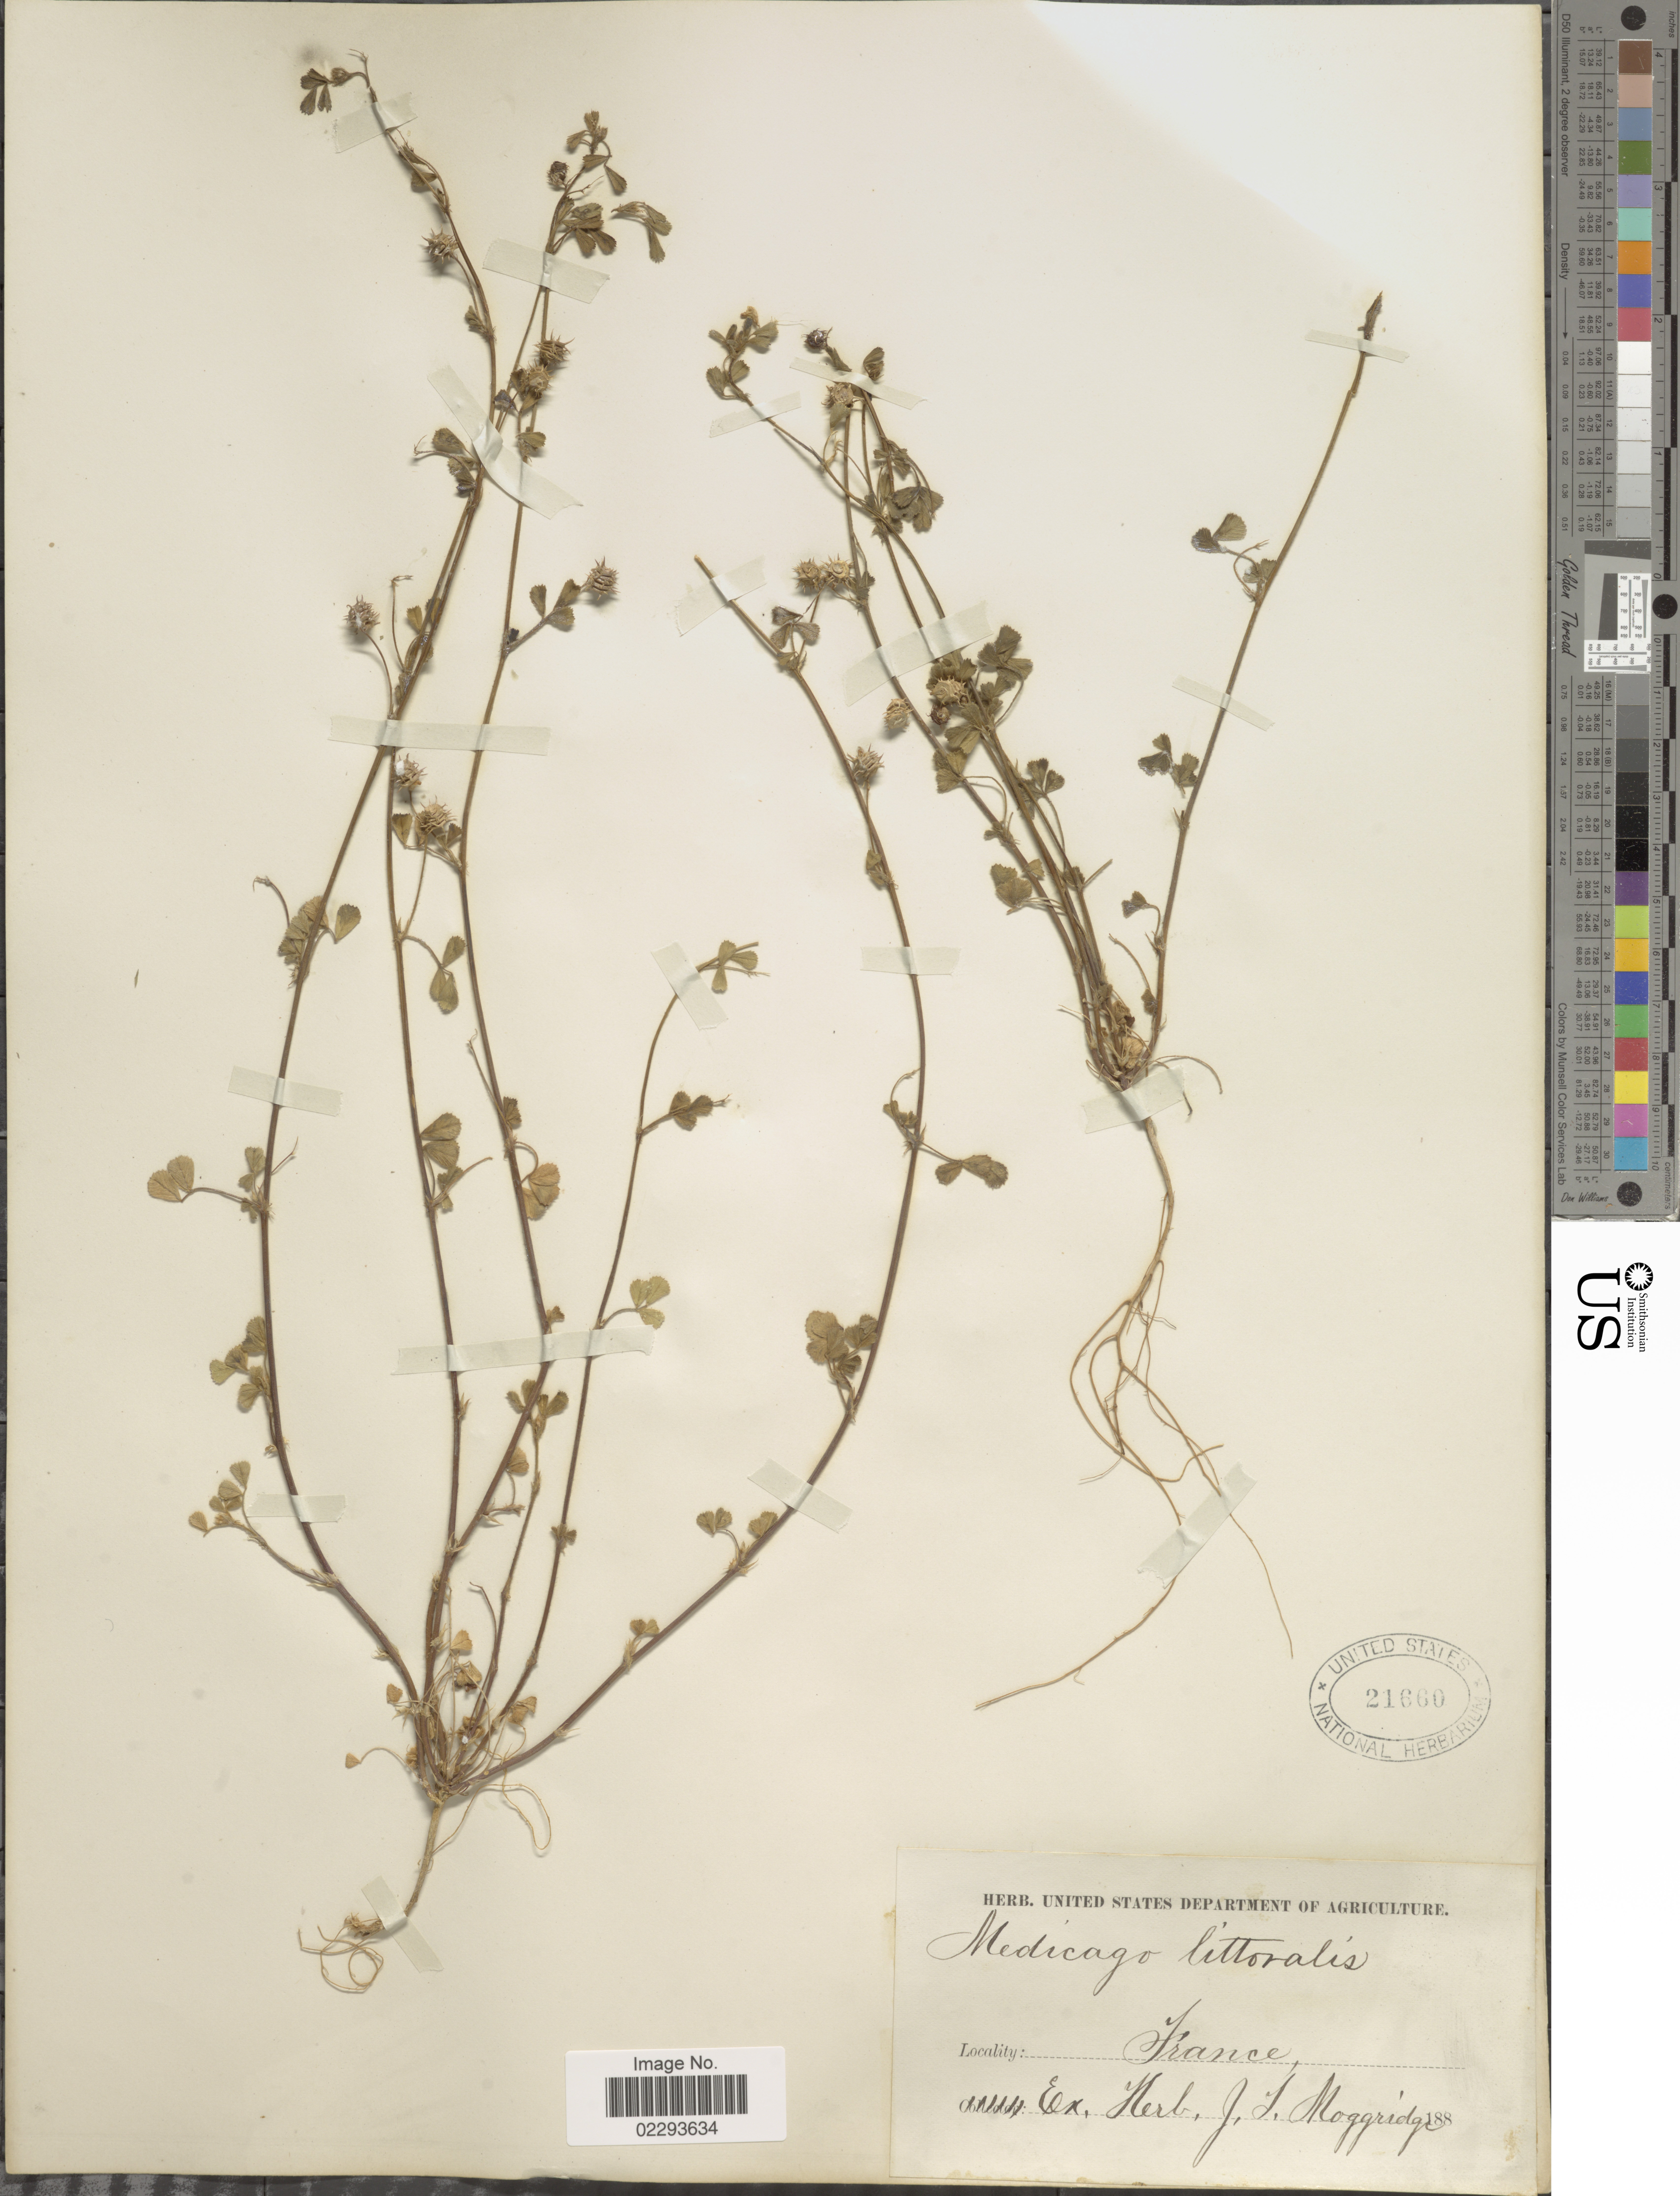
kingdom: Plantae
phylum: Tracheophyta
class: Magnoliopsida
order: Fabales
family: Fabaceae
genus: Medicago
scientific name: Medicago littoralis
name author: Loisel.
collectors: ex herb. J.T. Moggridge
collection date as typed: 188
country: France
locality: France.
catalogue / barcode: US 21660